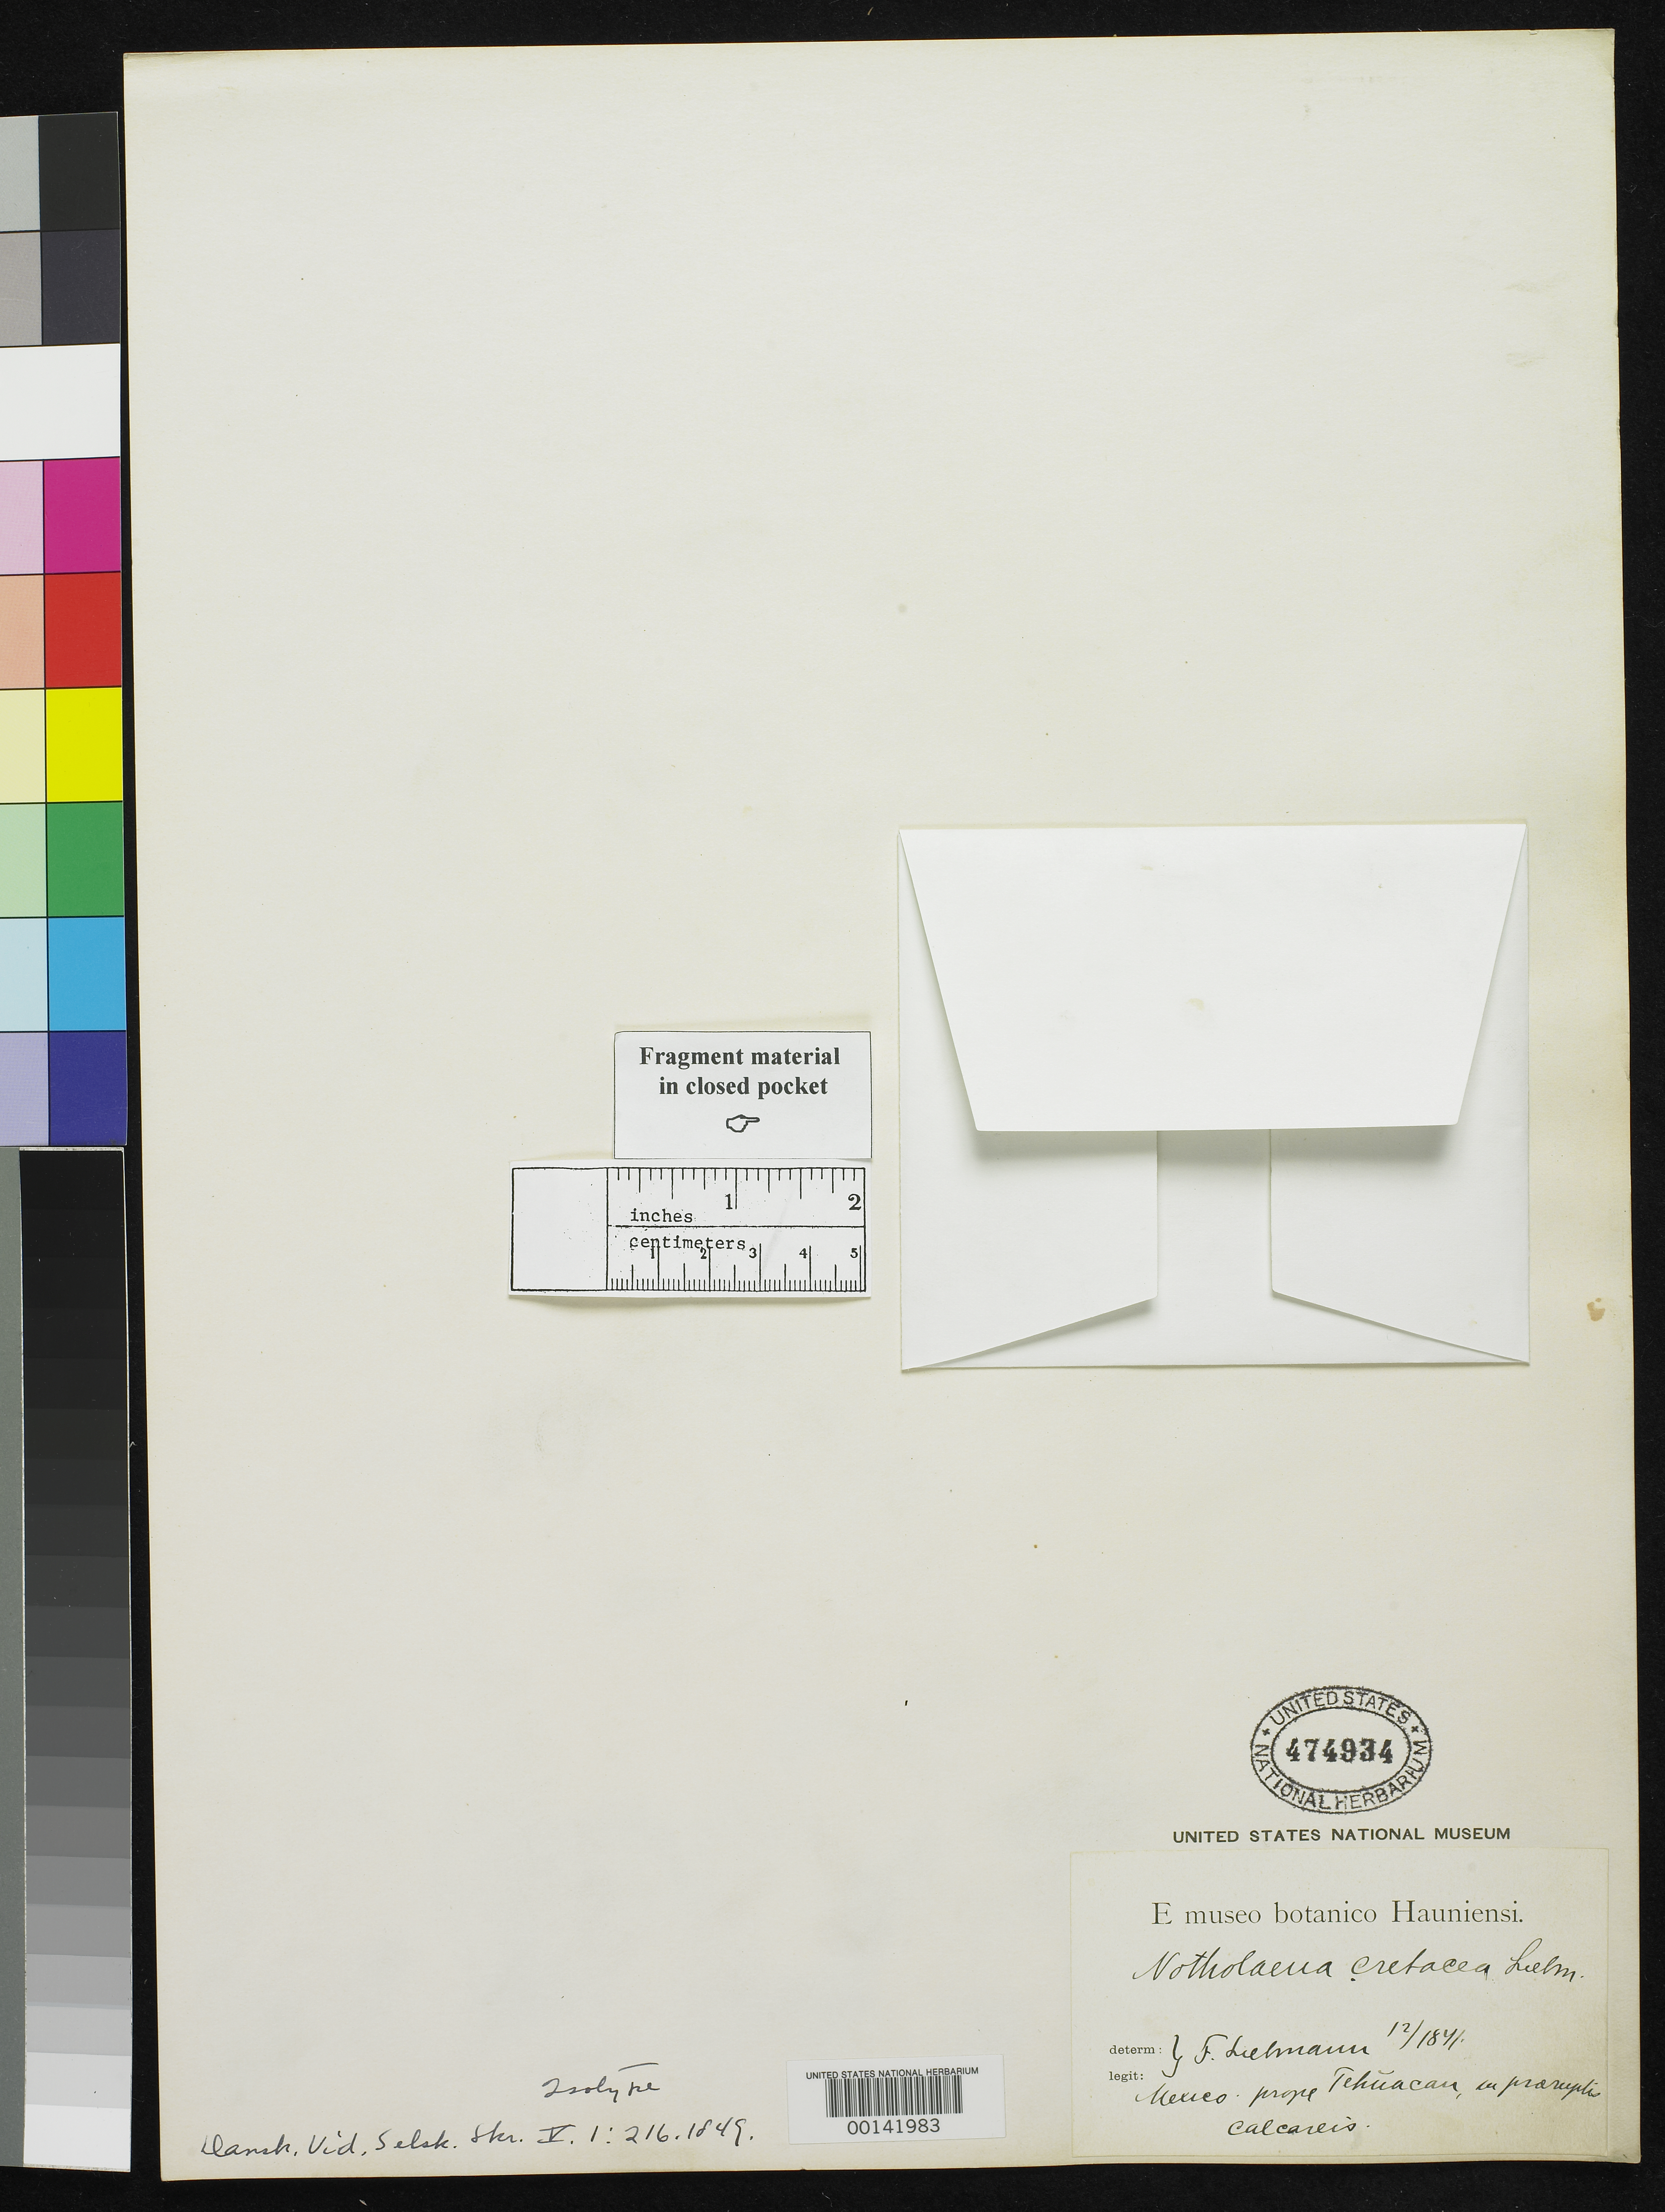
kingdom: Plantae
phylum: Tracheophyta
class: Polypodiopsida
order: Polypodiales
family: Pteridaceae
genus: Notholaena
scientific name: Notholaena cretacea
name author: Liebm.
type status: Type Fragment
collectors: F. M. Liebmann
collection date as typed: Dec 1841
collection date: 1841-12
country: Mexico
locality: E of Monserrat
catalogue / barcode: US 474934